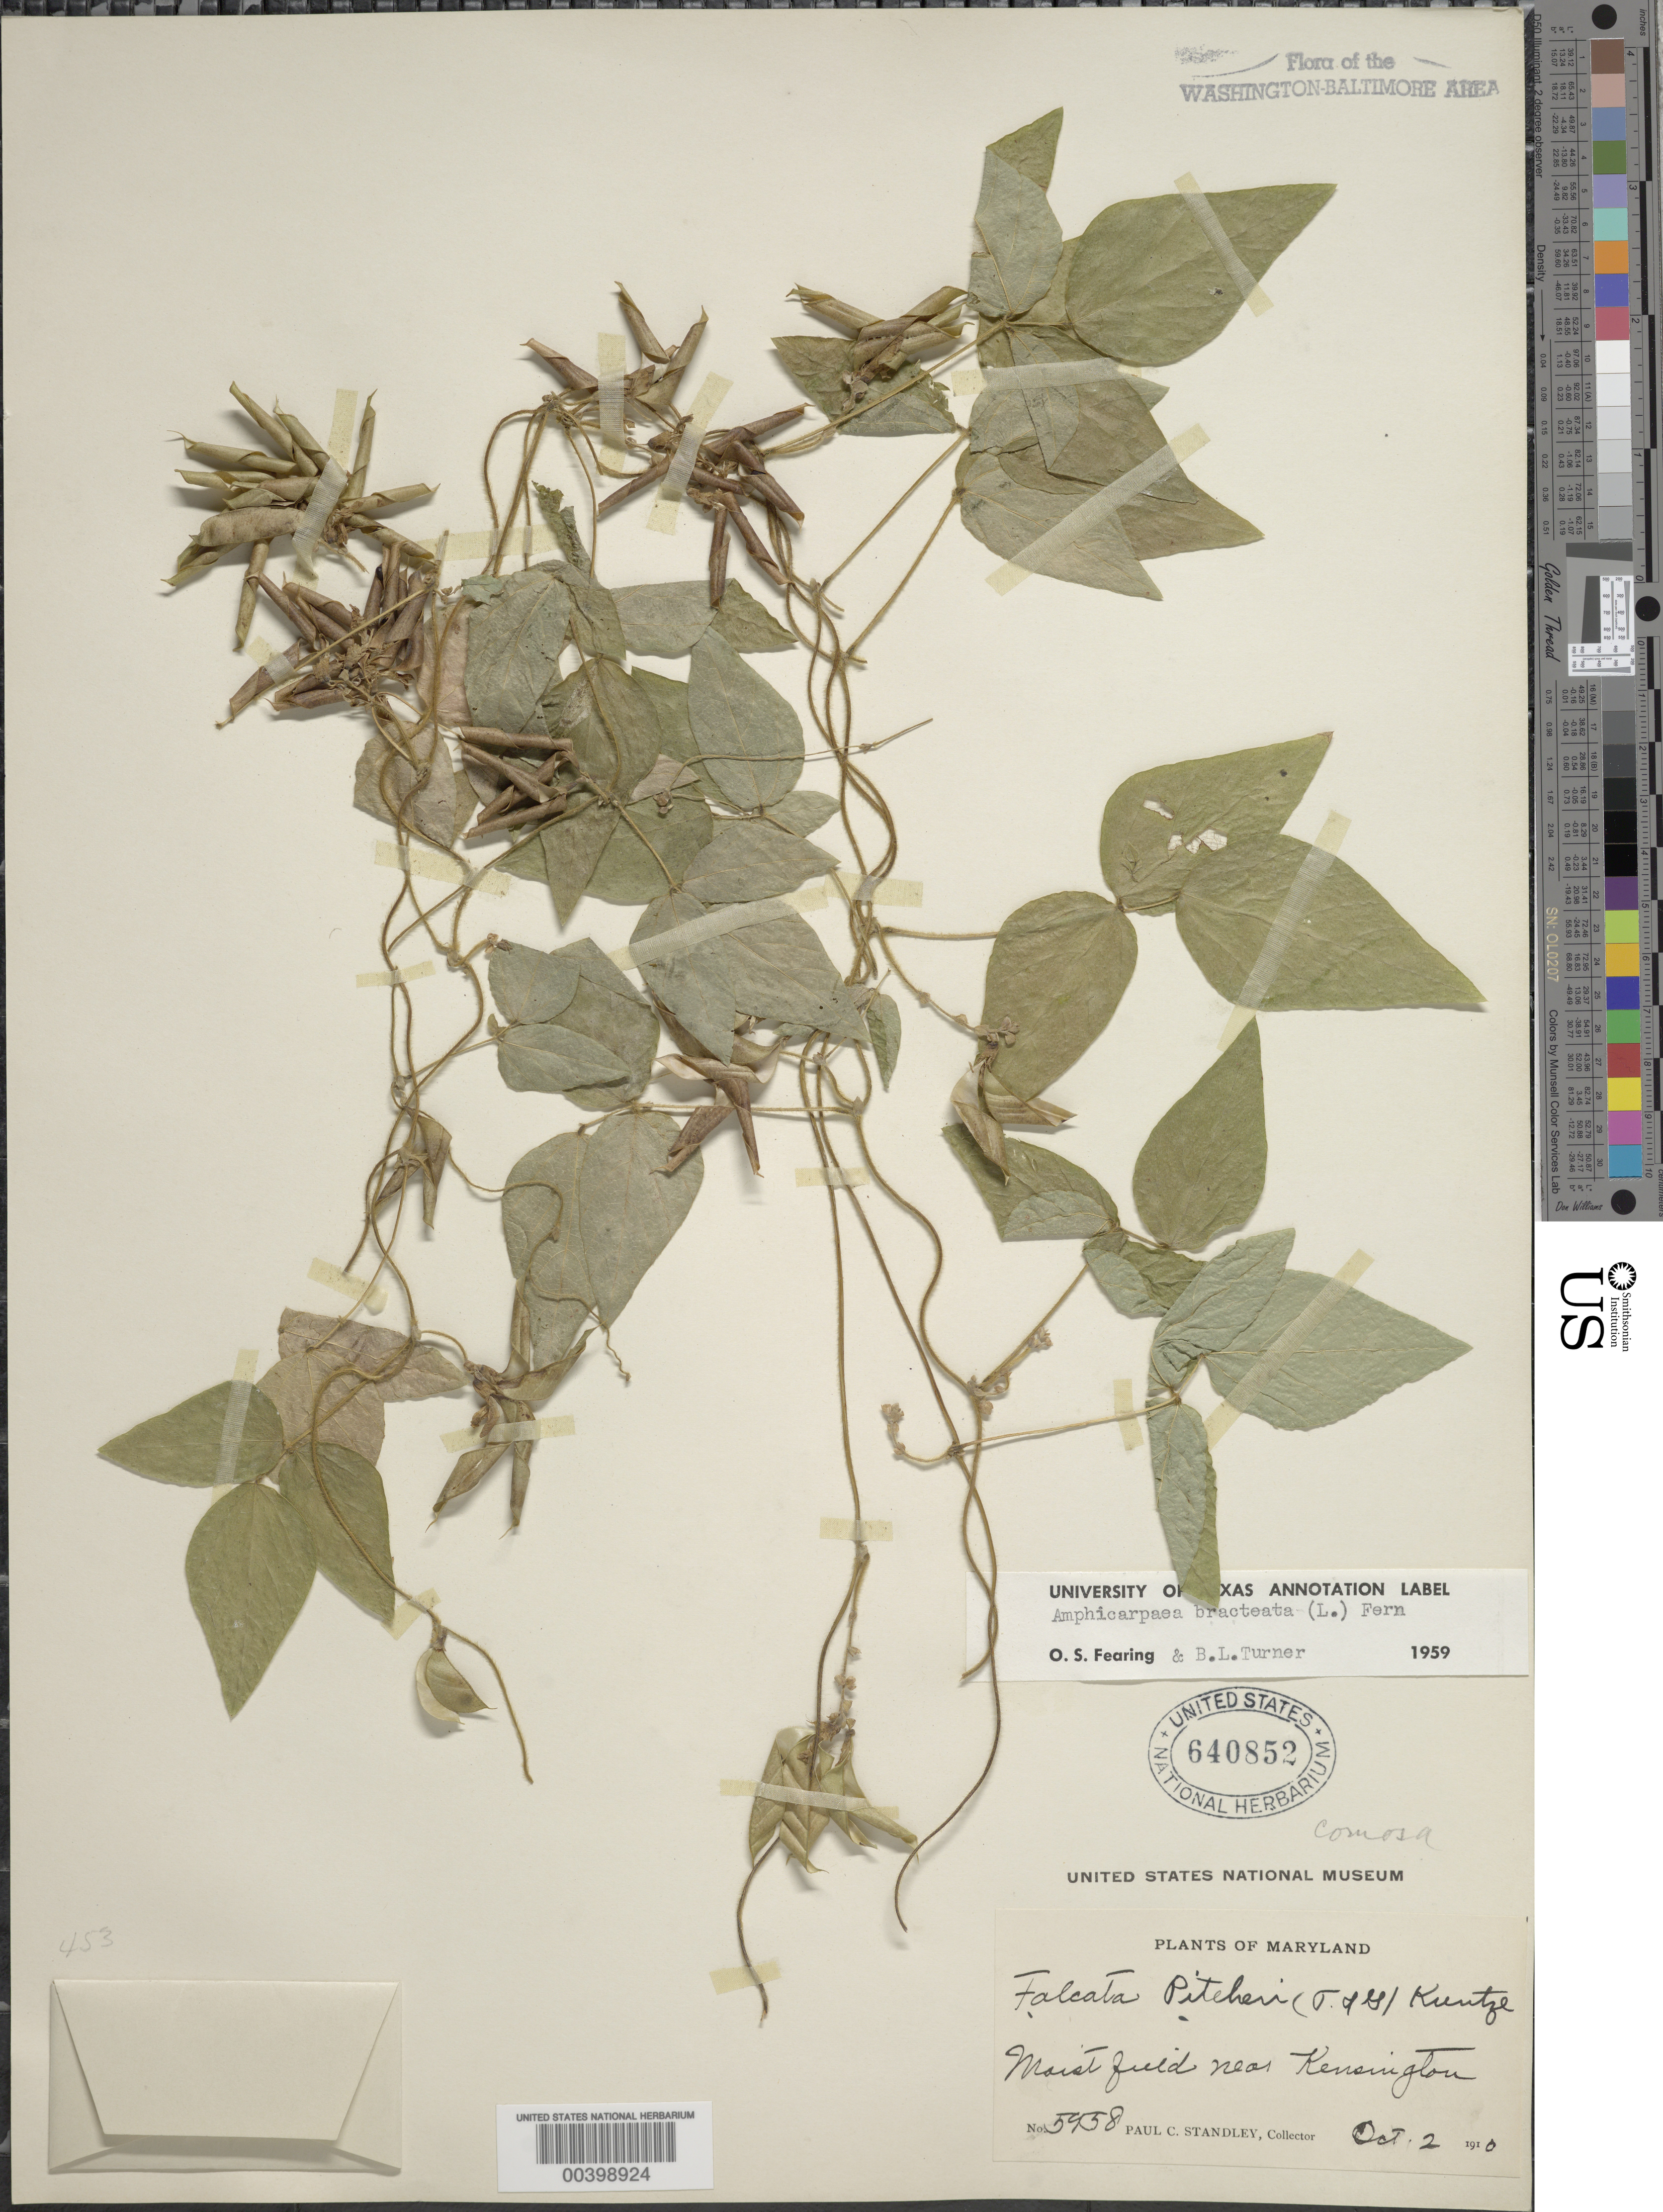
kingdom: Plantae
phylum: Tracheophyta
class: Magnoliopsida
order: Fabales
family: Fabaceae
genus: Amphicarpaea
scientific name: Amphicarpaea bracteata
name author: (L.) Fernald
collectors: P. C. Standley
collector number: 5958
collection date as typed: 02 Oct 1910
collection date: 1910-10-02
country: United States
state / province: Maryland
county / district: Montgomery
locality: Near Kensington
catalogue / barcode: US 640852